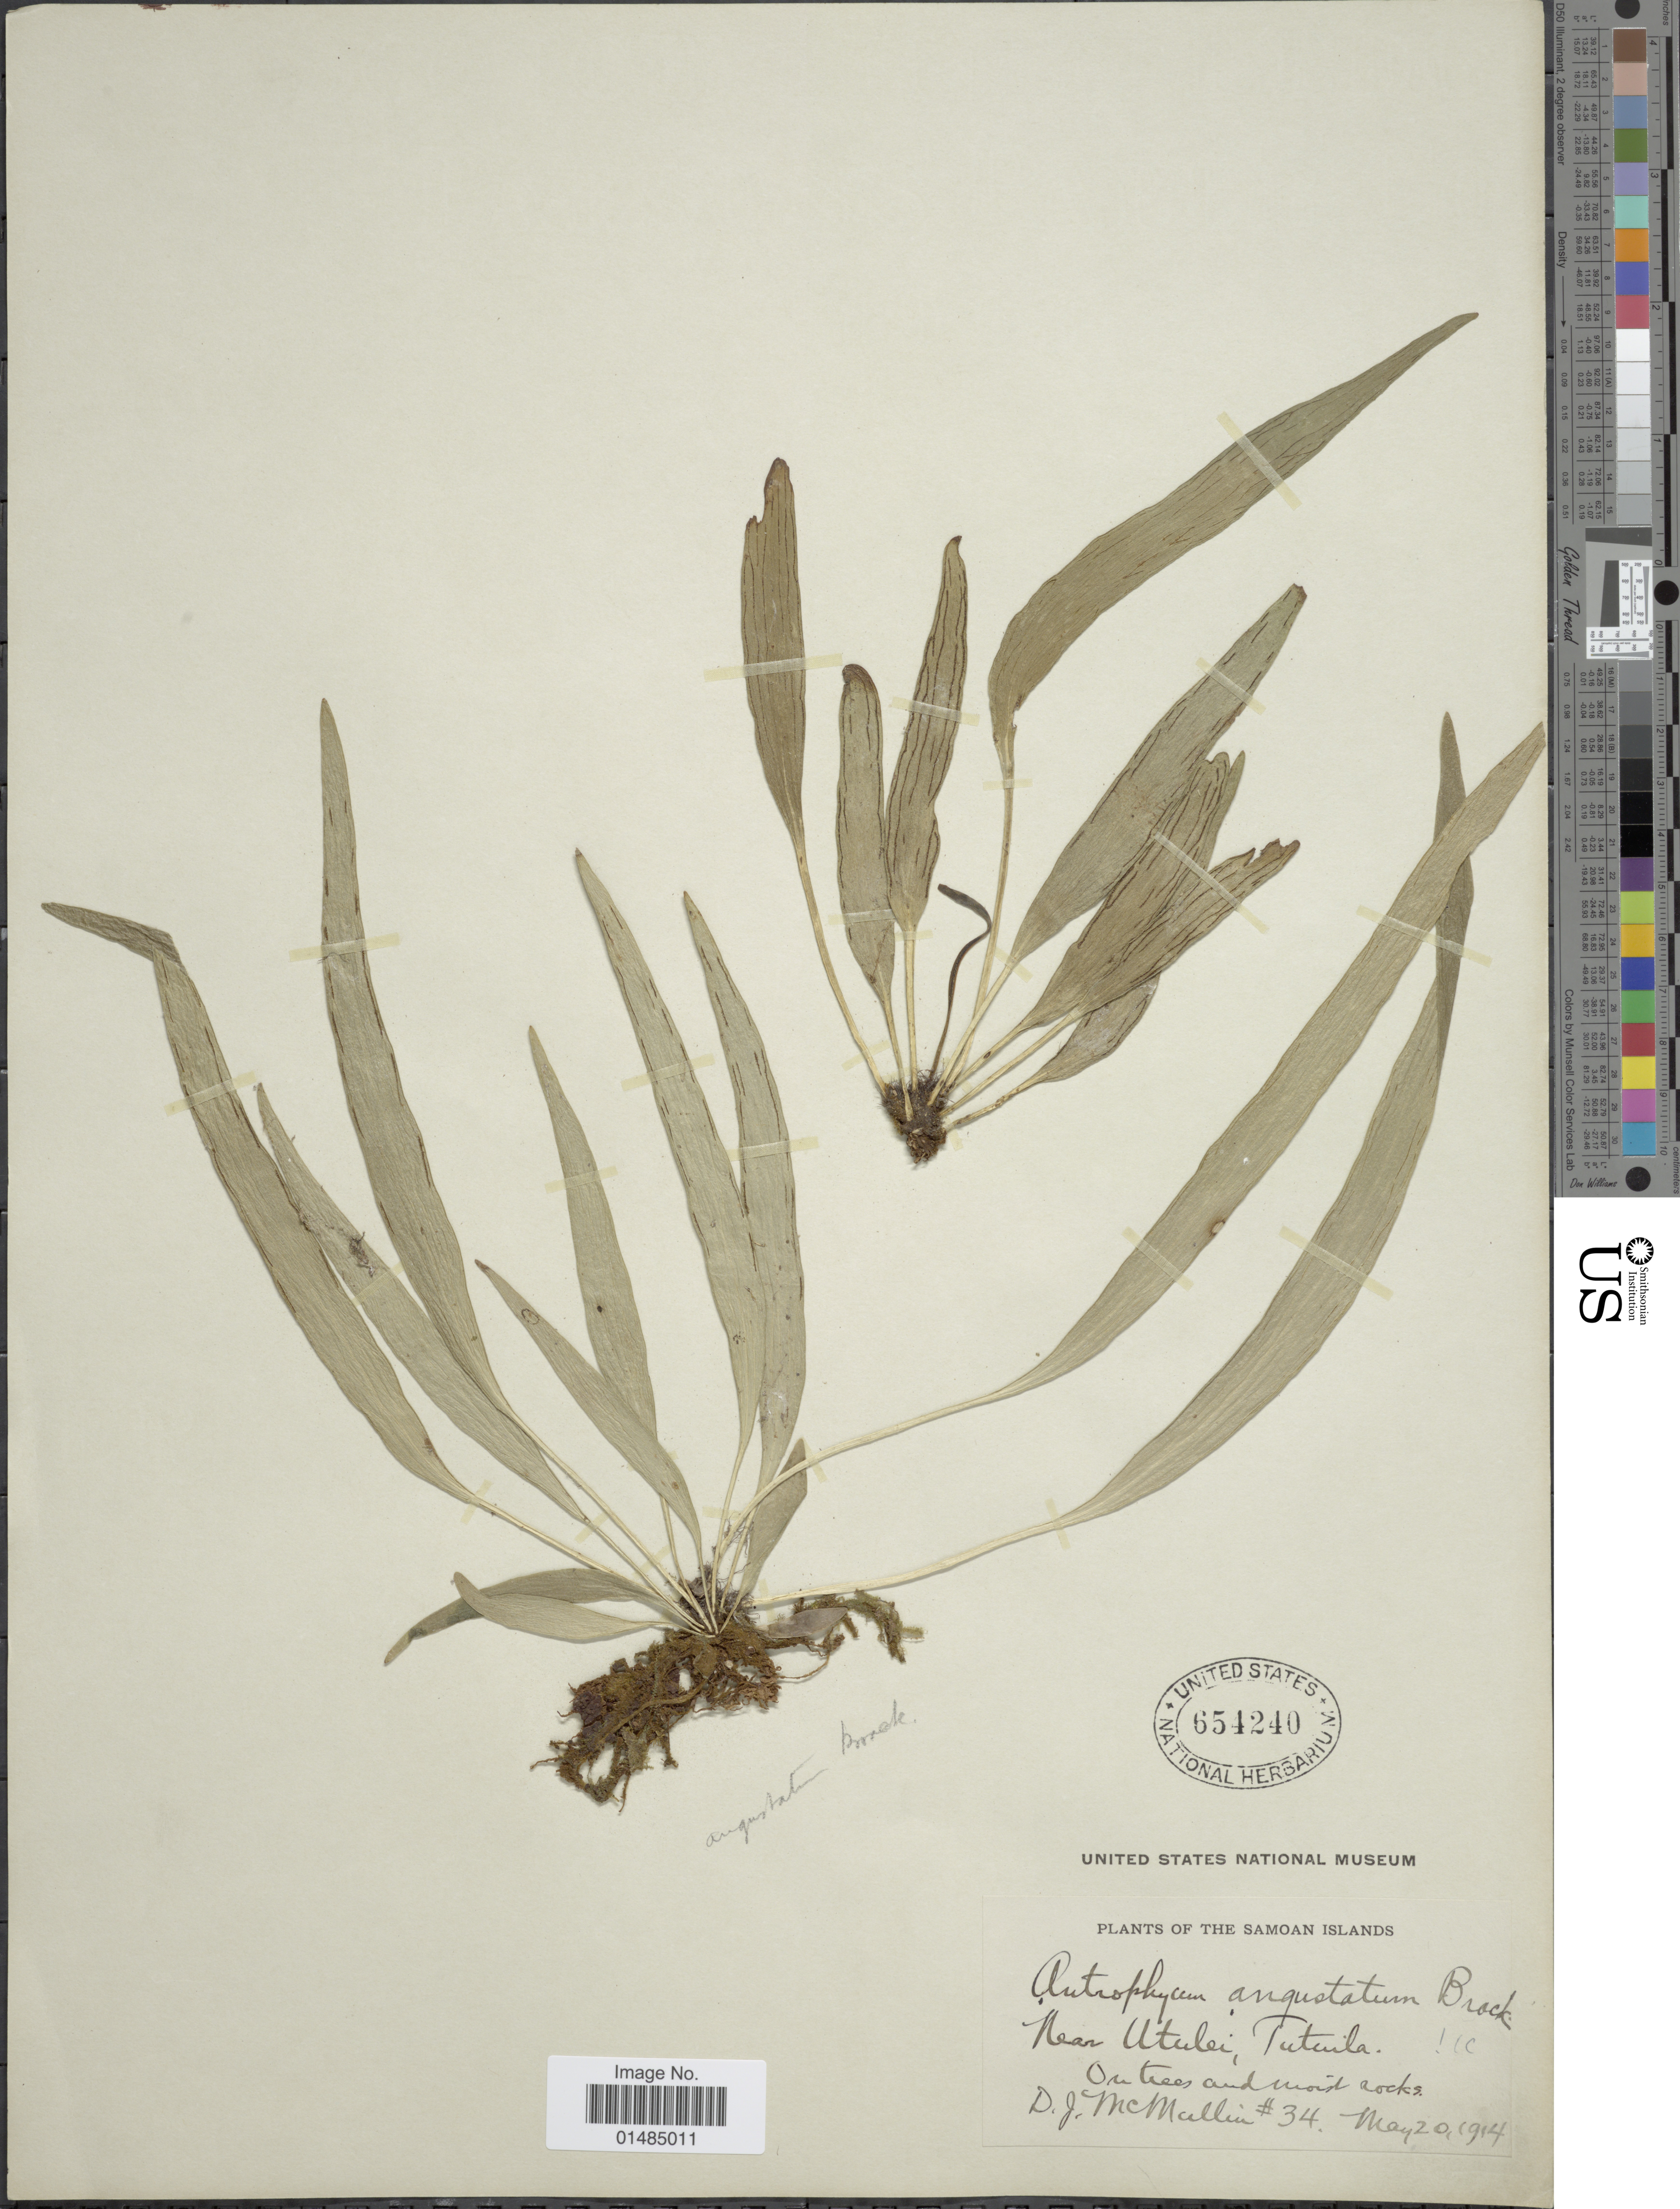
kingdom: Plantae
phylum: Tracheophyta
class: Polypodiopsida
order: Polypodiales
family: Pteridaceae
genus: Antrophyum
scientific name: Antrophyum angustatum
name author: Brack. in Wilkes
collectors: D. McMullin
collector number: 34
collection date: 1914-05-20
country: American Samoa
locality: The Samoan Islands, Near Utulei, Tutuila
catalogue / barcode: US 654240